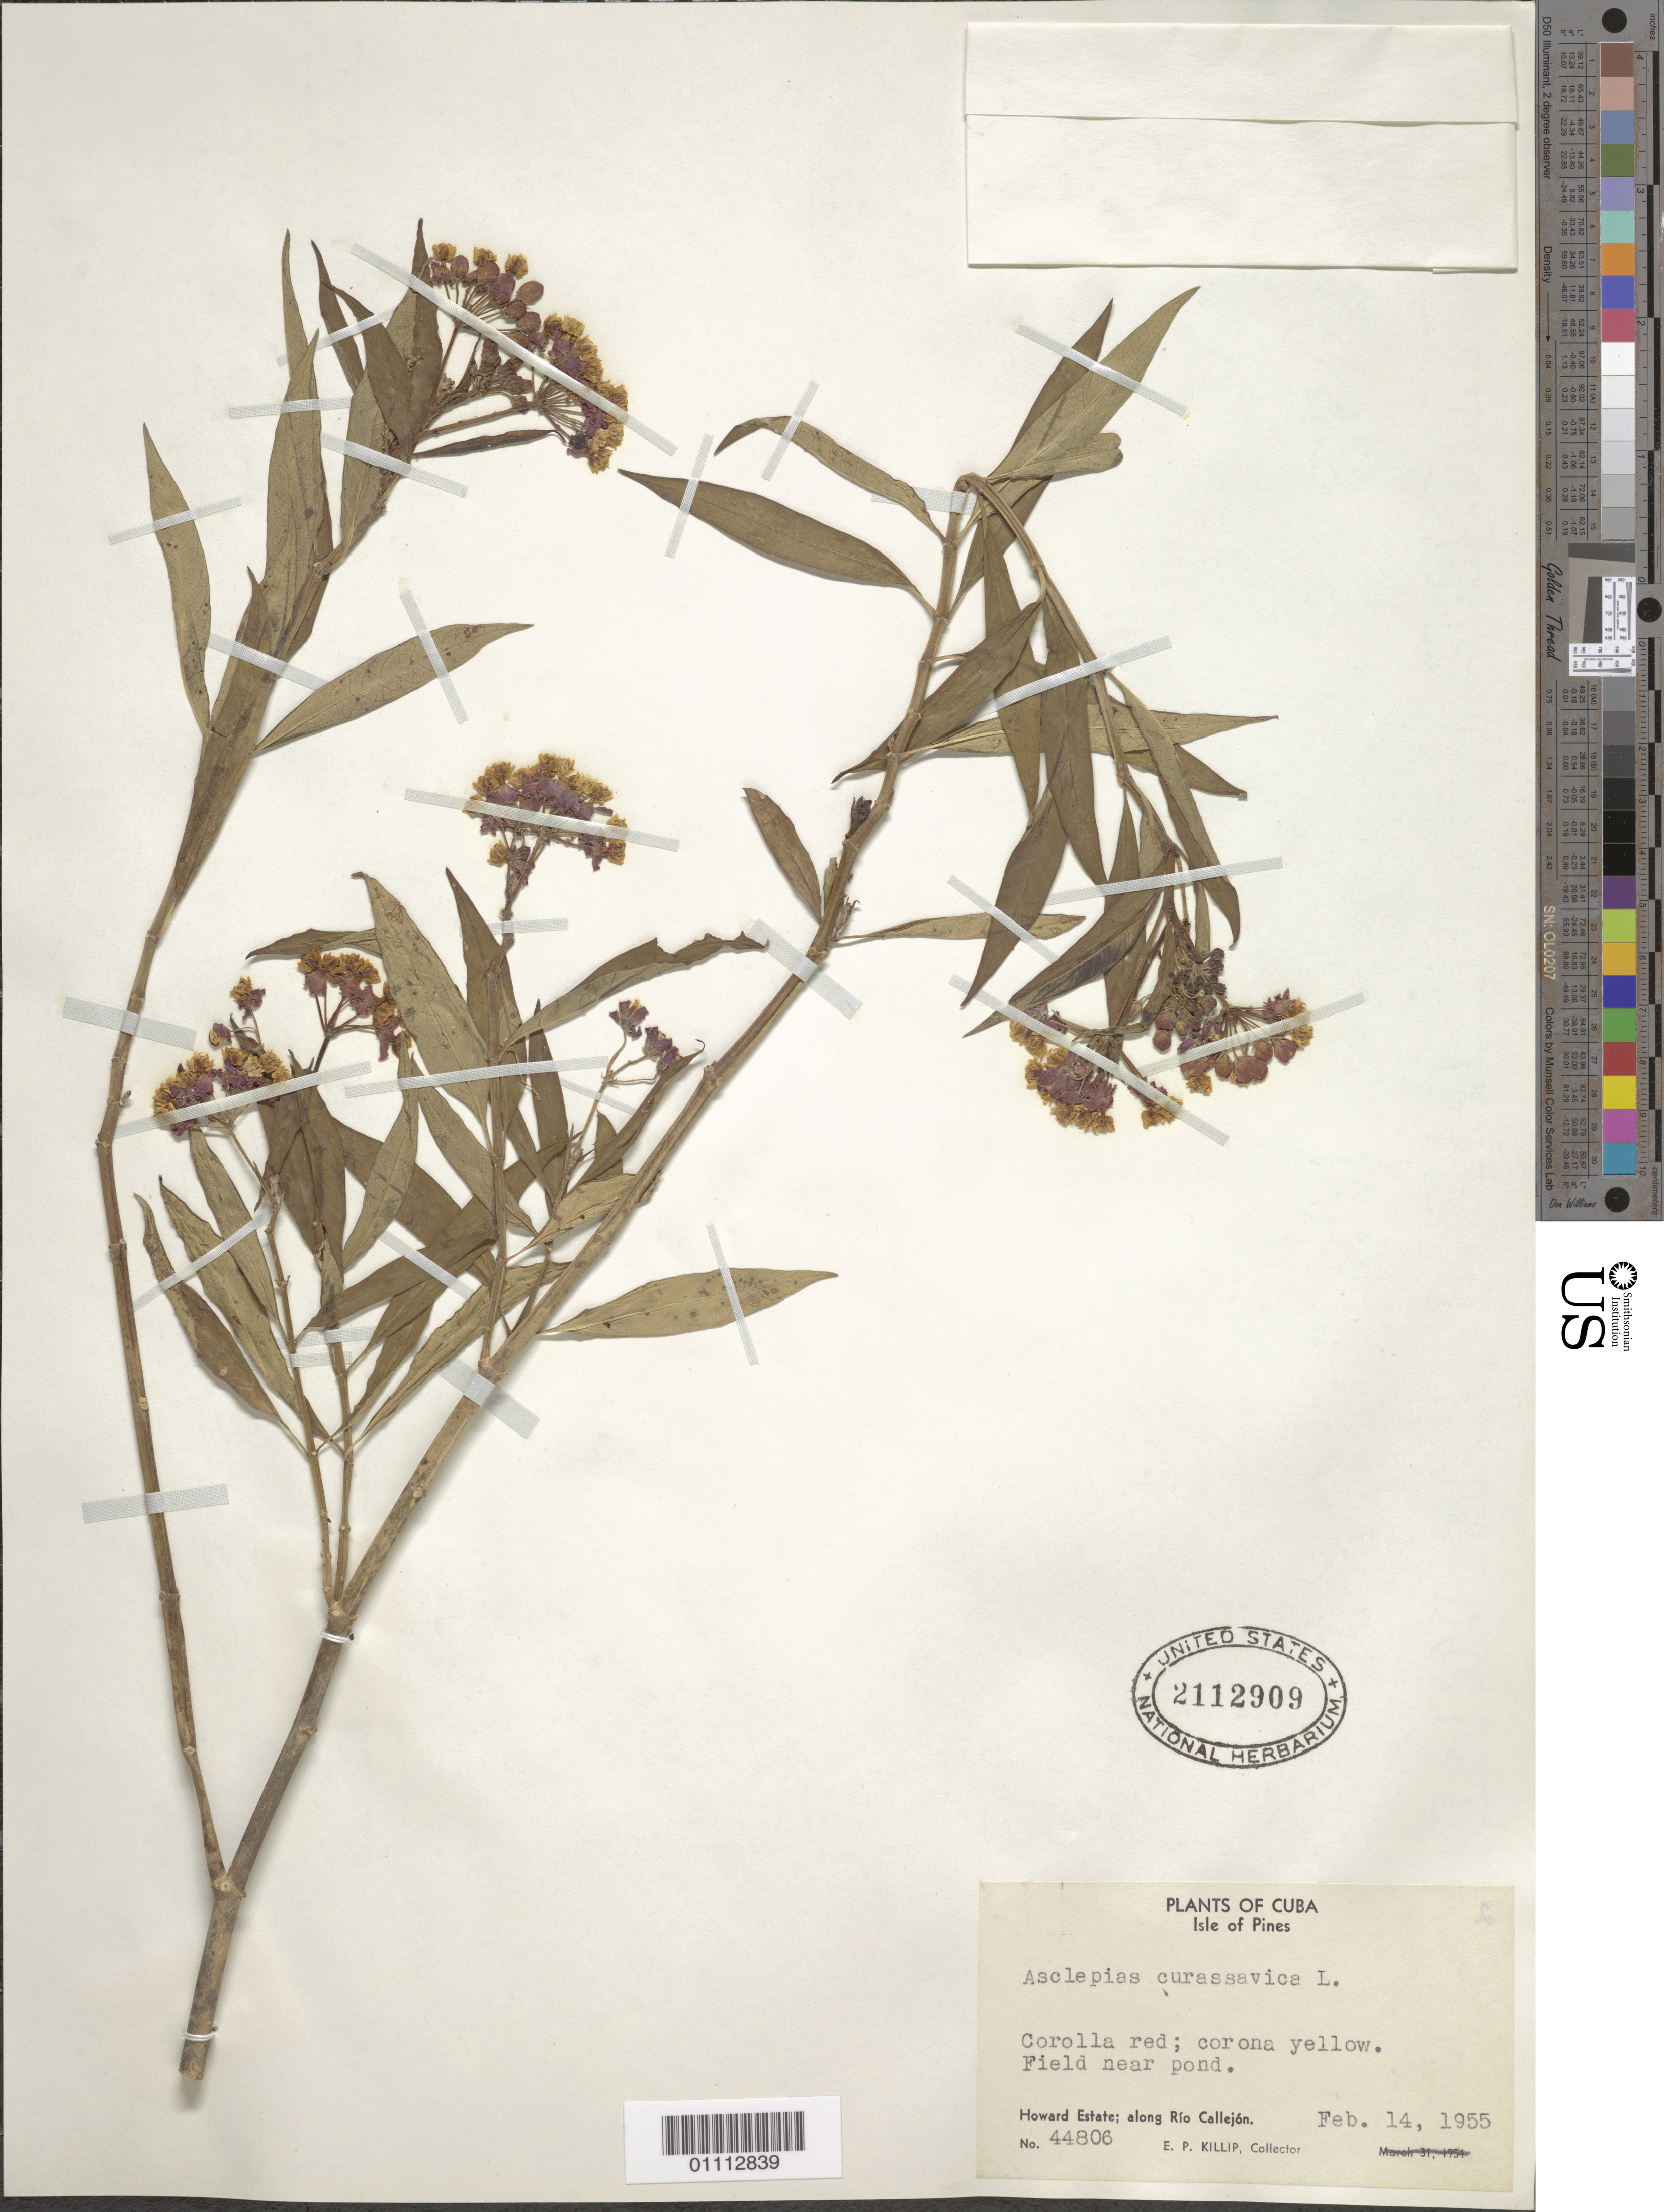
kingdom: Plantae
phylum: Tracheophyta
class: Magnoliopsida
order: Gentianales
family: Apocynaceae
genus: Asclepias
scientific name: Asclepias curassavica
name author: L.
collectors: E. P. Killip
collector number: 44806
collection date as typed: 14 Feb 1955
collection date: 1955-02-14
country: Cuba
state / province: Isla de La Juventud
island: Isla de la Juventud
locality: Howard Estate, along Rio Callejon Field near pond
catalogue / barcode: US 2112909